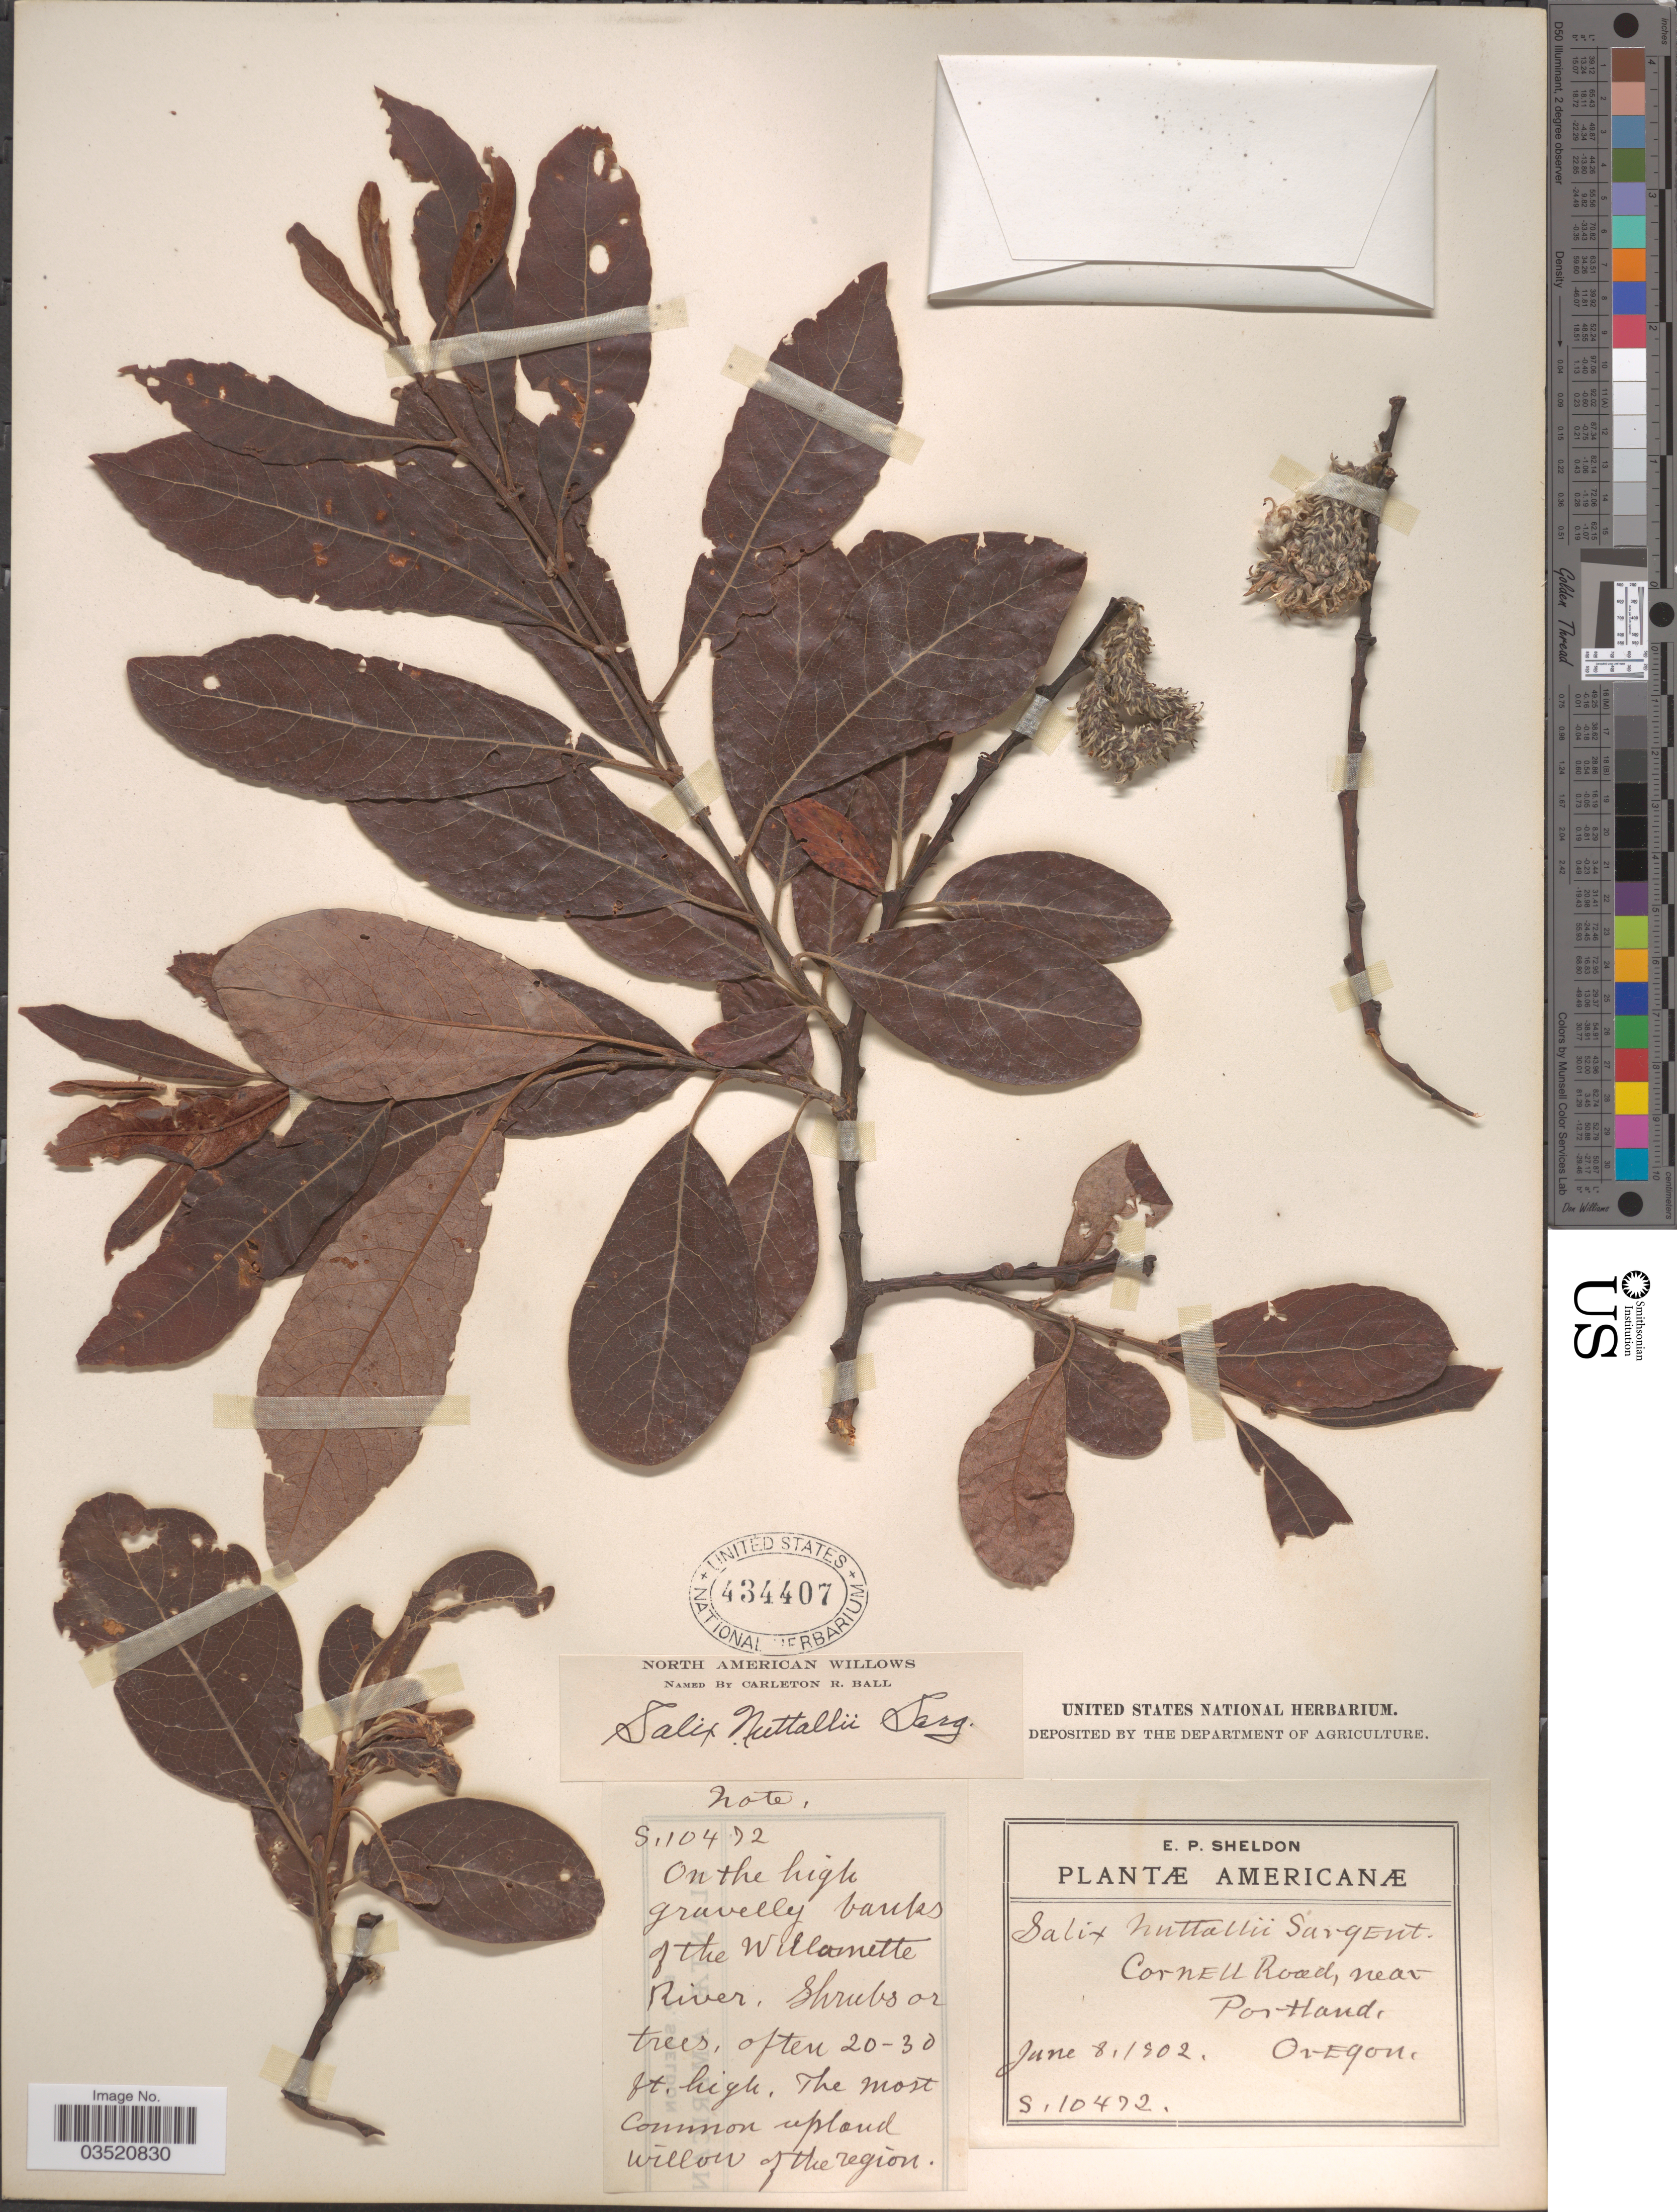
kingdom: Plantae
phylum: Tracheophyta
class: Magnoliopsida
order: Malpighiales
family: Salicaceae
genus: Salix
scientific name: Salix scouleriana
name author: Barratt ex Hook.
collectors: E. P. Sheldon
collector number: S10472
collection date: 1902-06-08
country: United States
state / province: Oregon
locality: On the high gravelly banks of the Willamette River. Cornell Road, near Portland.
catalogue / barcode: US 434407